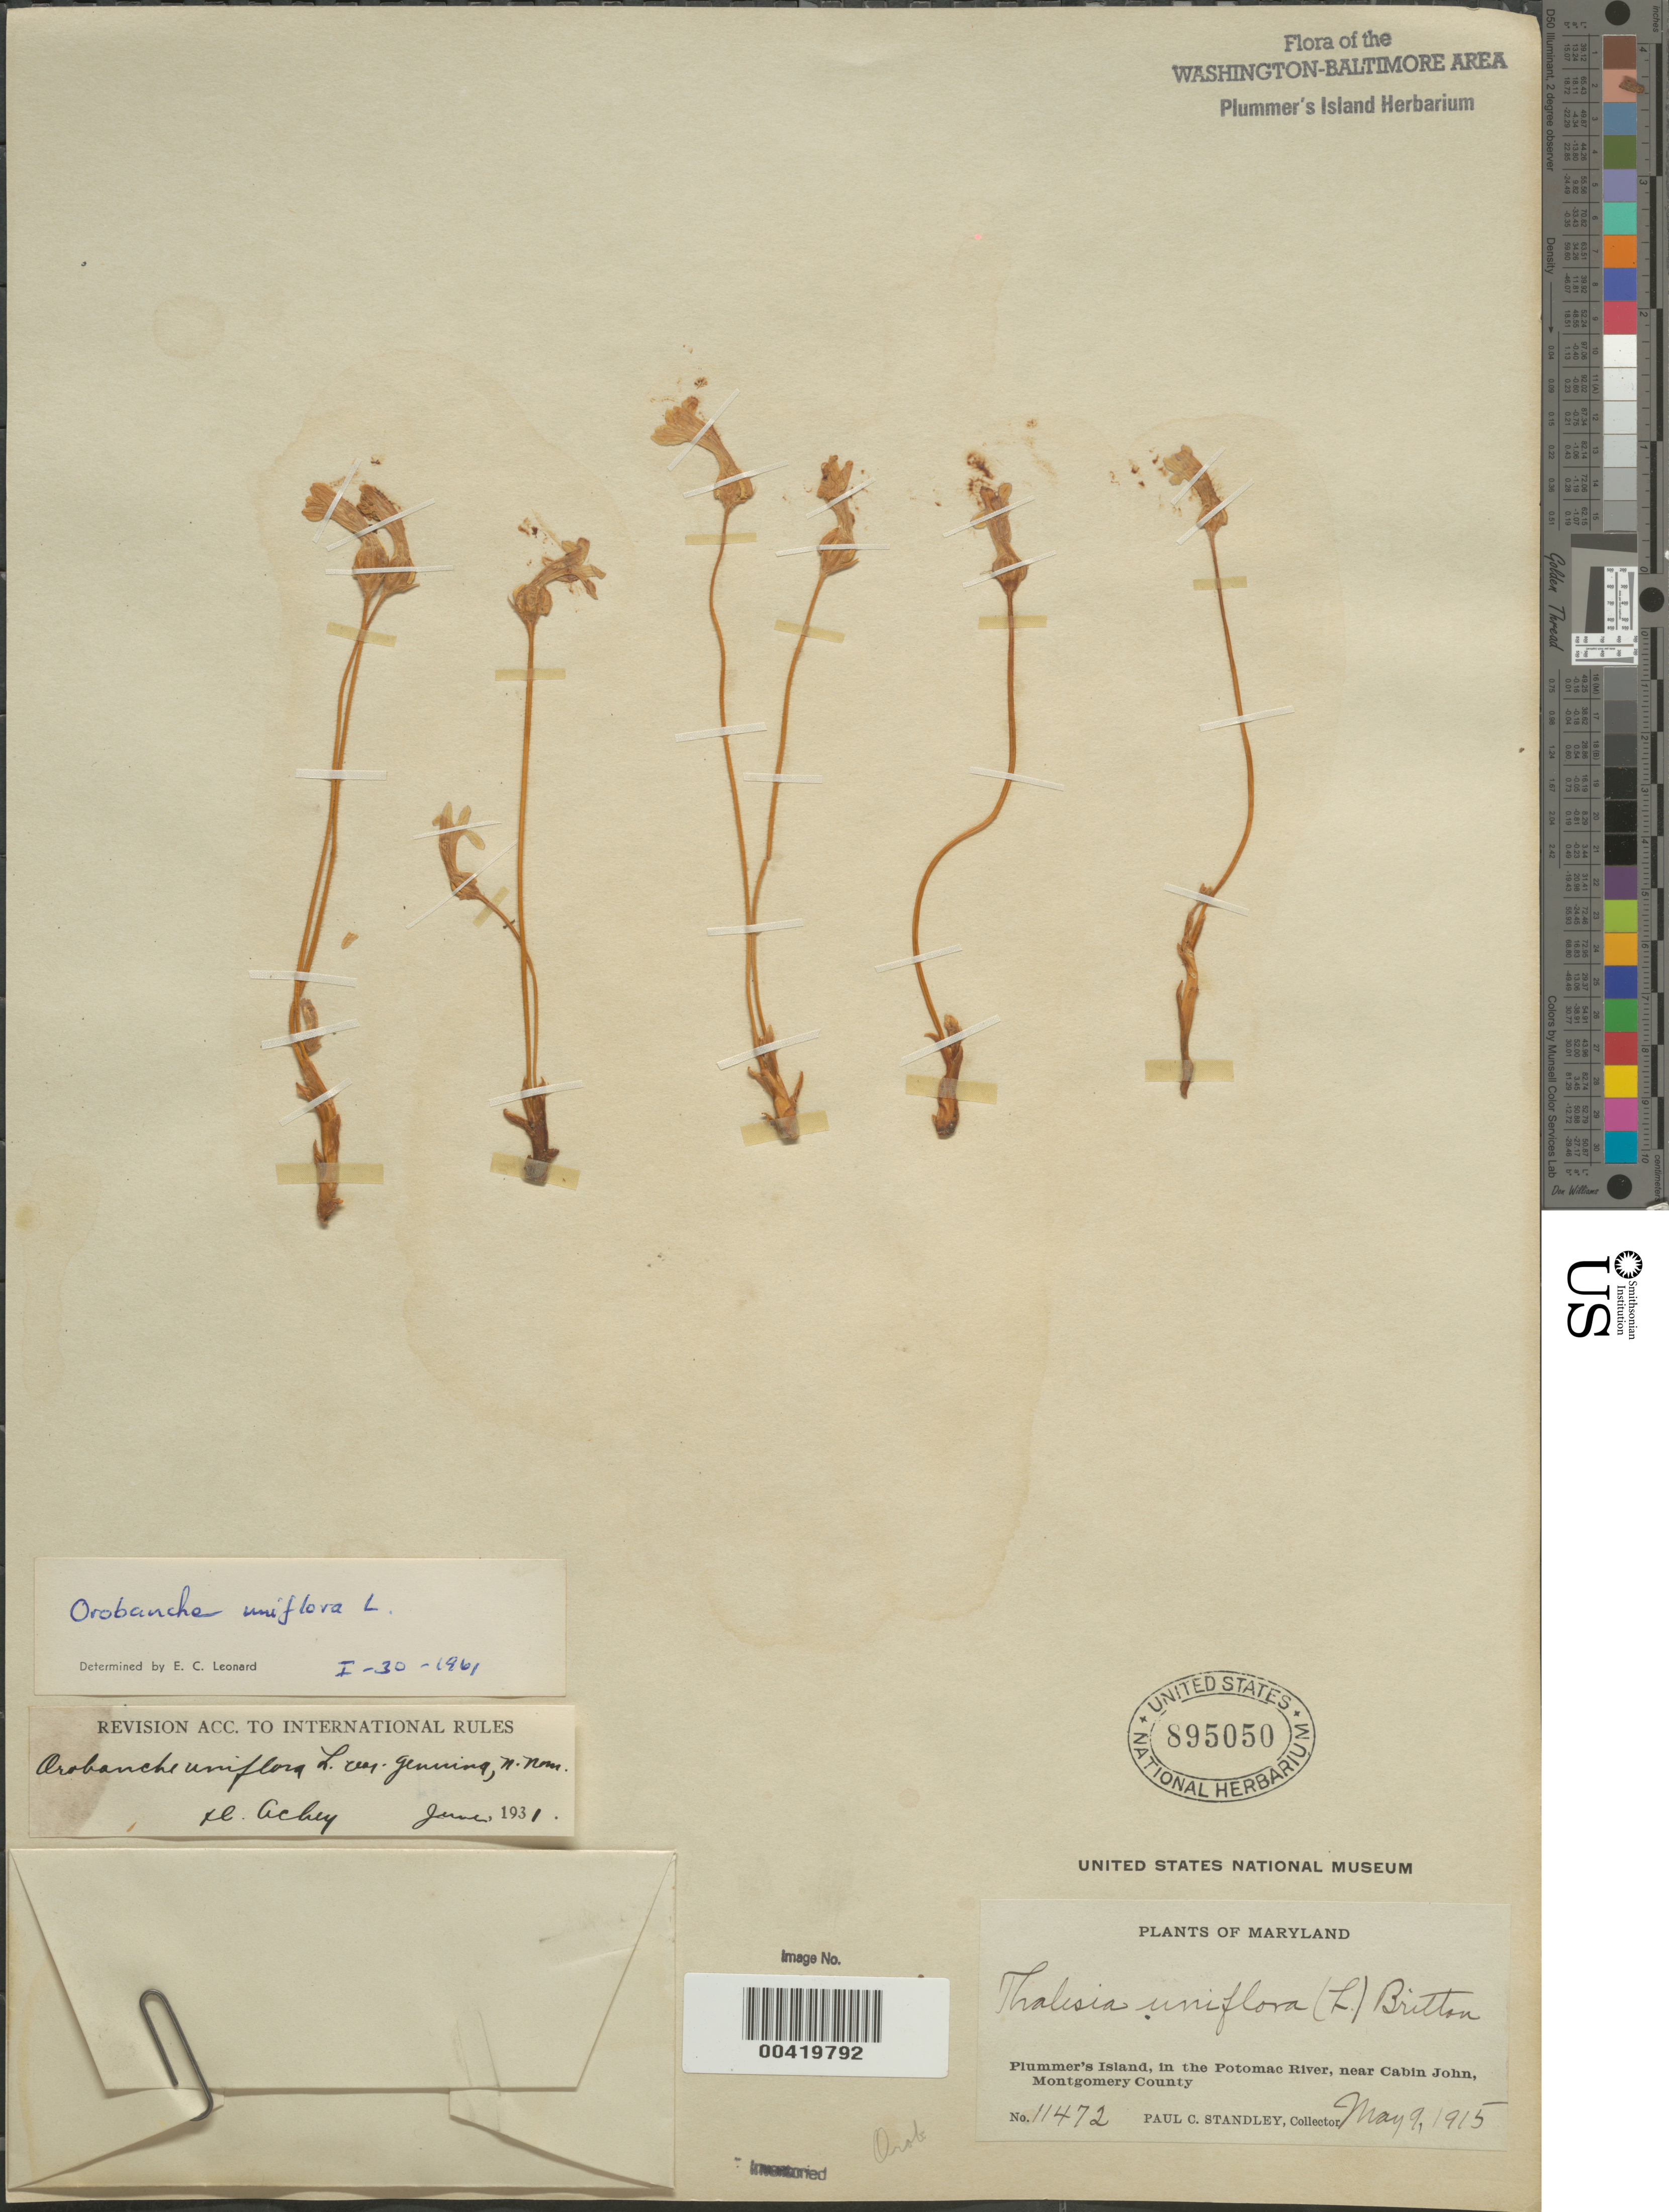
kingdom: Plantae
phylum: Tracheophyta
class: Magnoliopsida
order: Lamiales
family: Orobanchaceae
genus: Orobanche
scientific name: Orobanche uniflora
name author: L.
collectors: P. C. Standley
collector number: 11472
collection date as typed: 09 May 1915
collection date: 1915-05-09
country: United States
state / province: Maryland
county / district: Montgomery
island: Plummers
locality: Plummer's Island C. & O. Canal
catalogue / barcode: US 895050